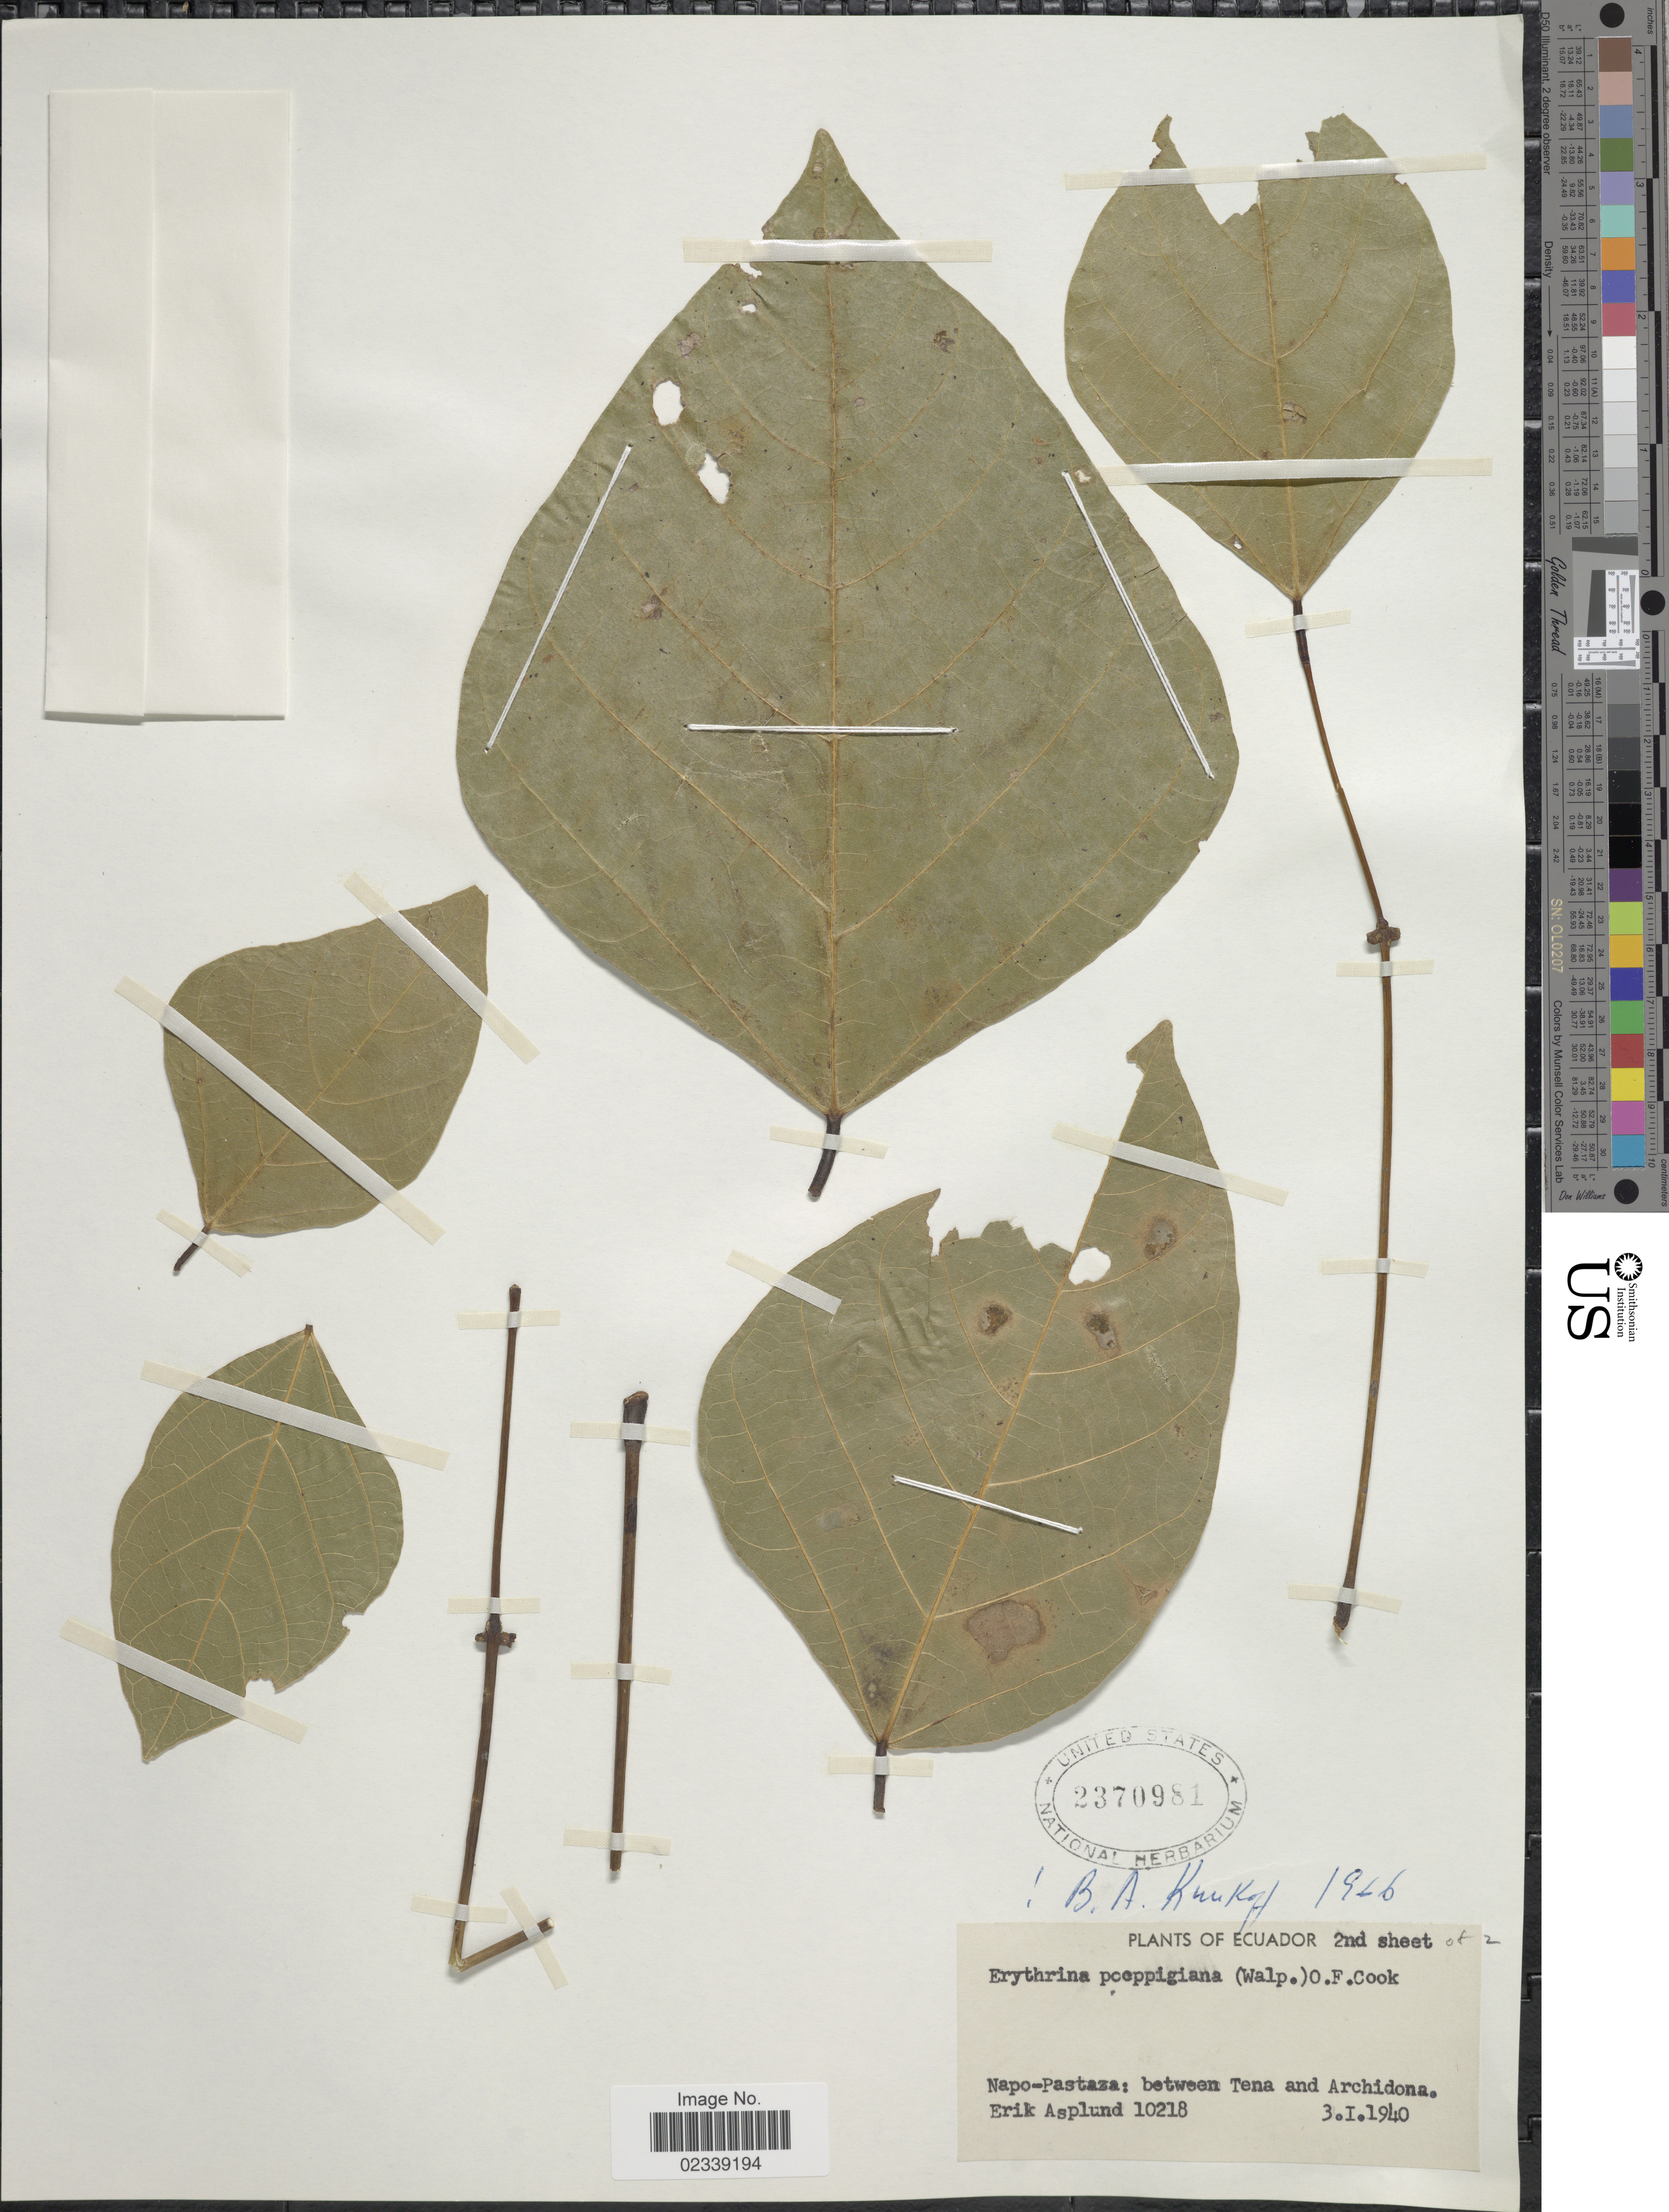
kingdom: Plantae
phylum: Tracheophyta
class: Magnoliopsida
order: Fabales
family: Fabaceae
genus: Erythrina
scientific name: Erythrina poeppigiana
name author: (Walp.) O.F. Cook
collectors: E. Asplund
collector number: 10218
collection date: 1940-01-03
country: Ecuador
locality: Napo-Pastaza, between Tena and Archidona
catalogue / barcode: US 2370981